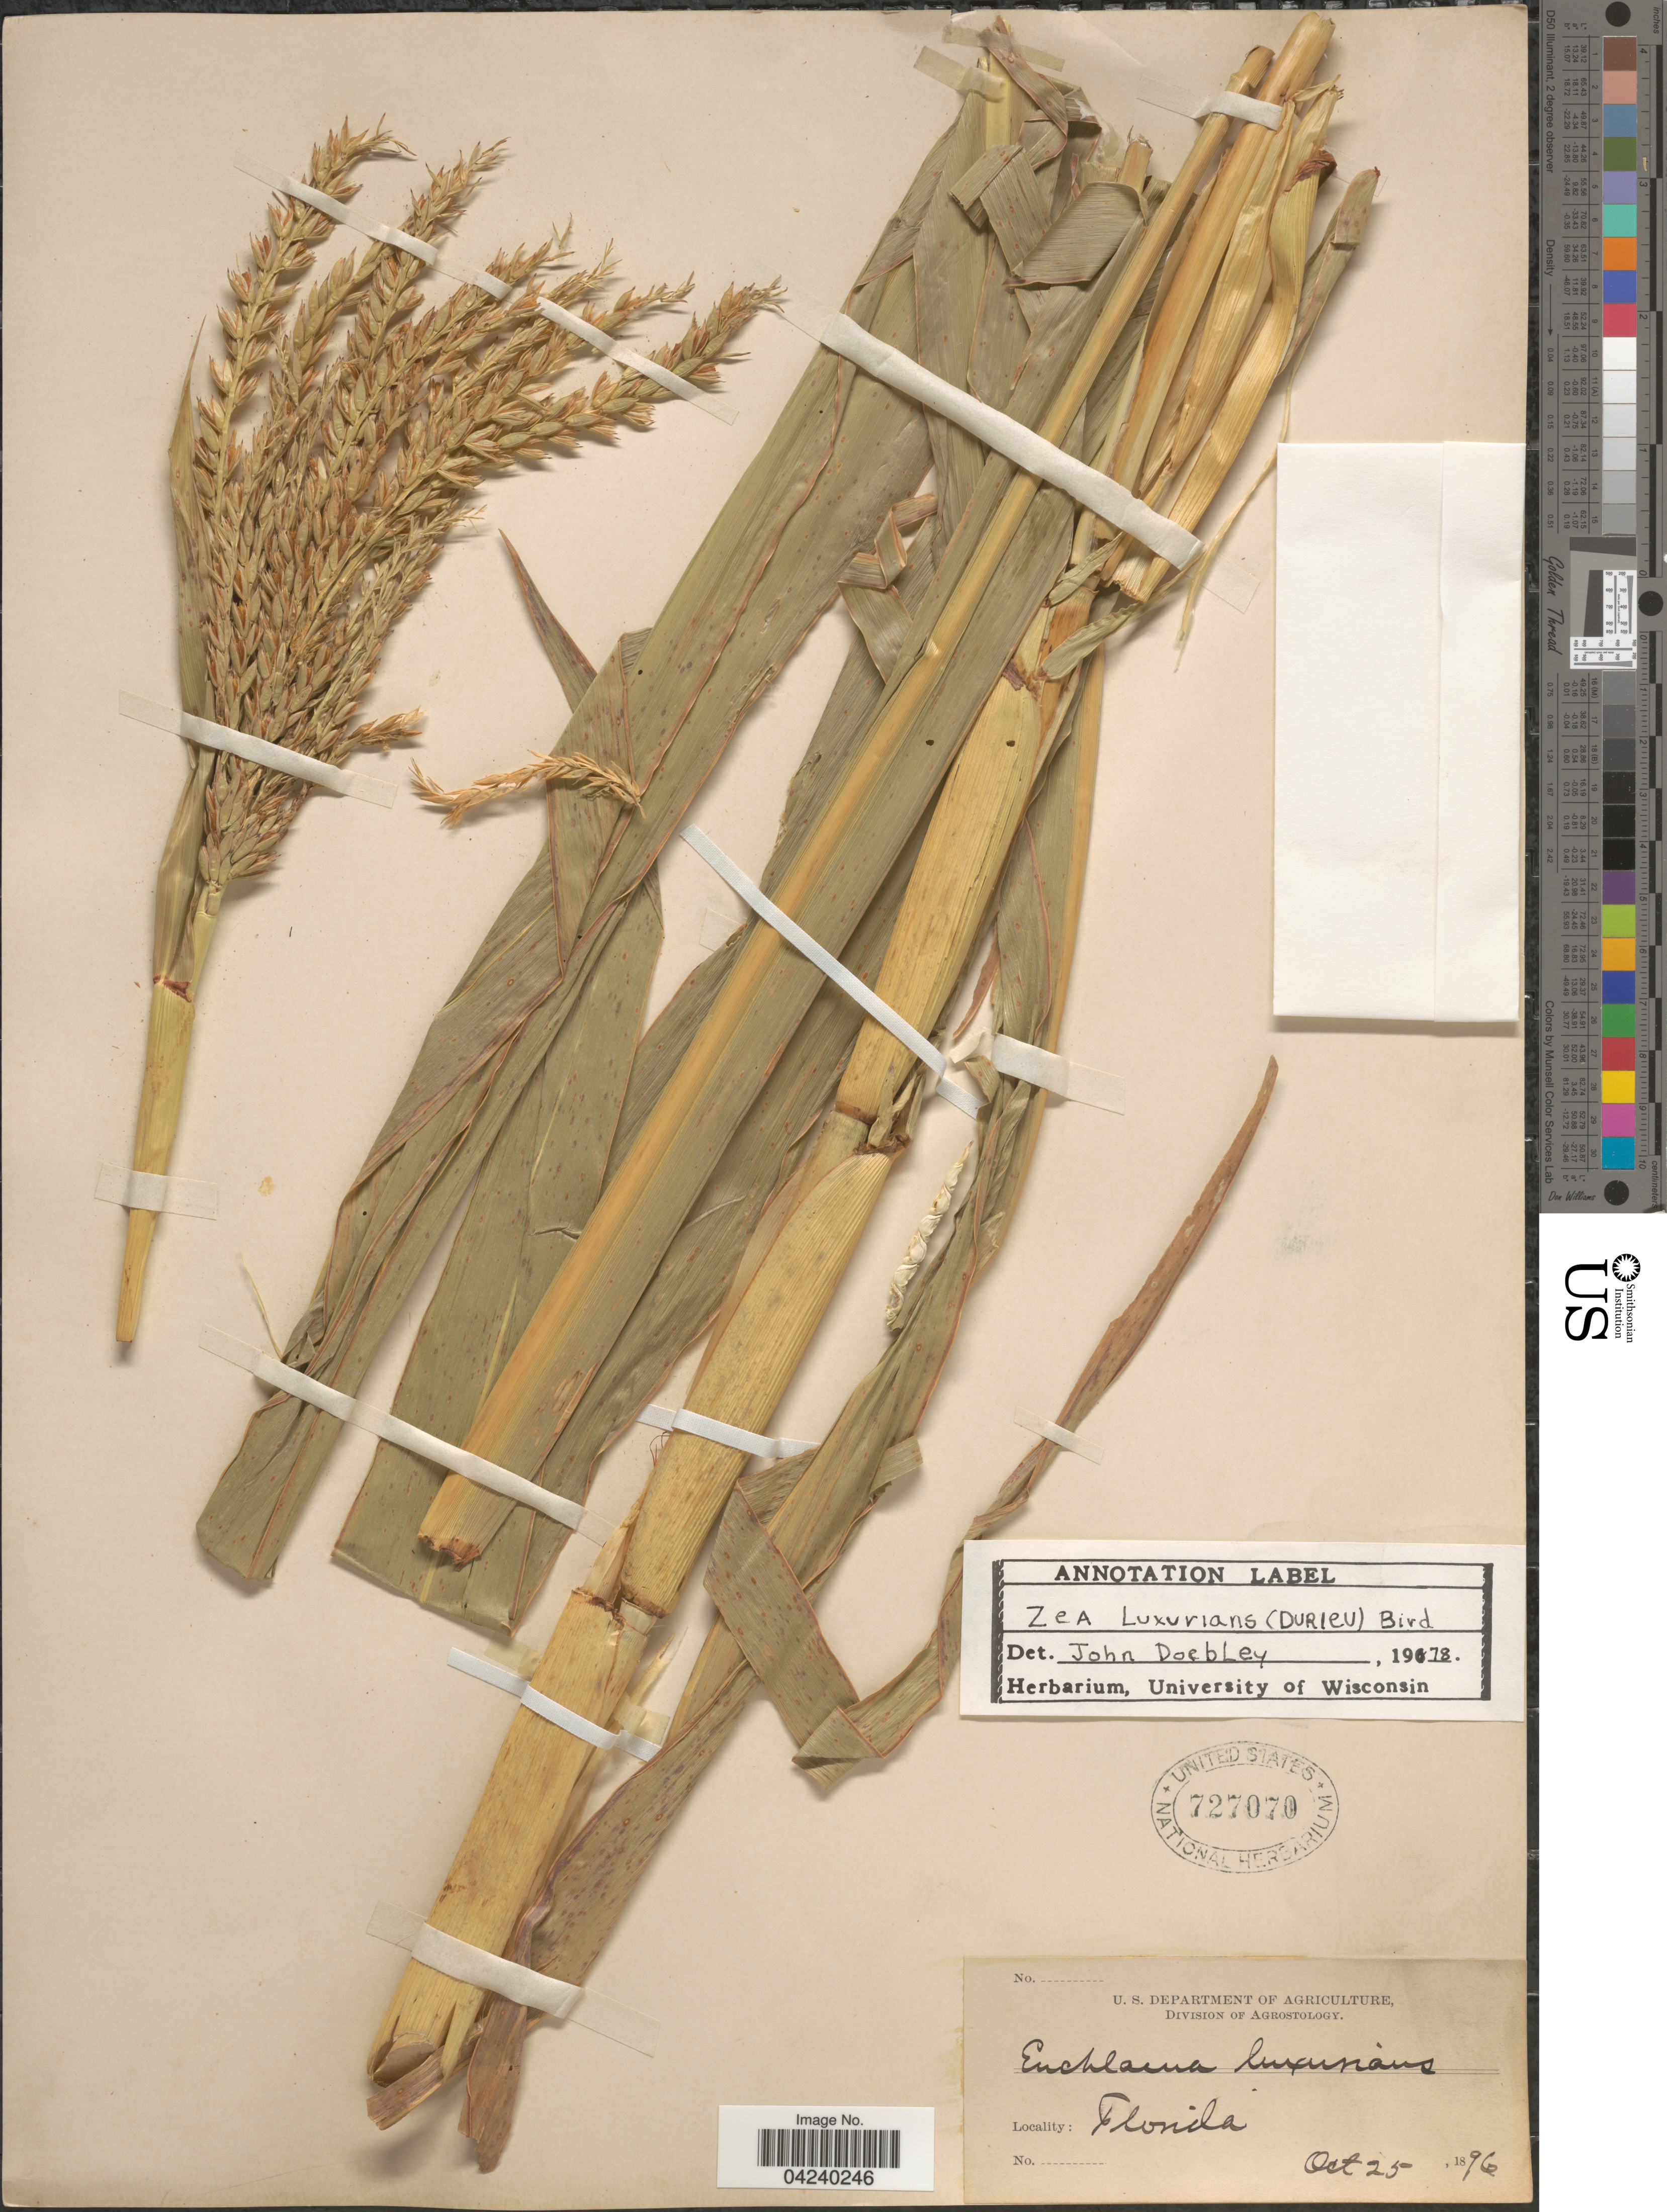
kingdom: Plantae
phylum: Tracheophyta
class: Liliopsida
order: Poales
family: Poaceae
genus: Zea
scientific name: Zea luxurians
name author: (Durieu & Asch.) R.M. Bird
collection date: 1896-10-25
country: United States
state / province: Florida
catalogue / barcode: US 727070